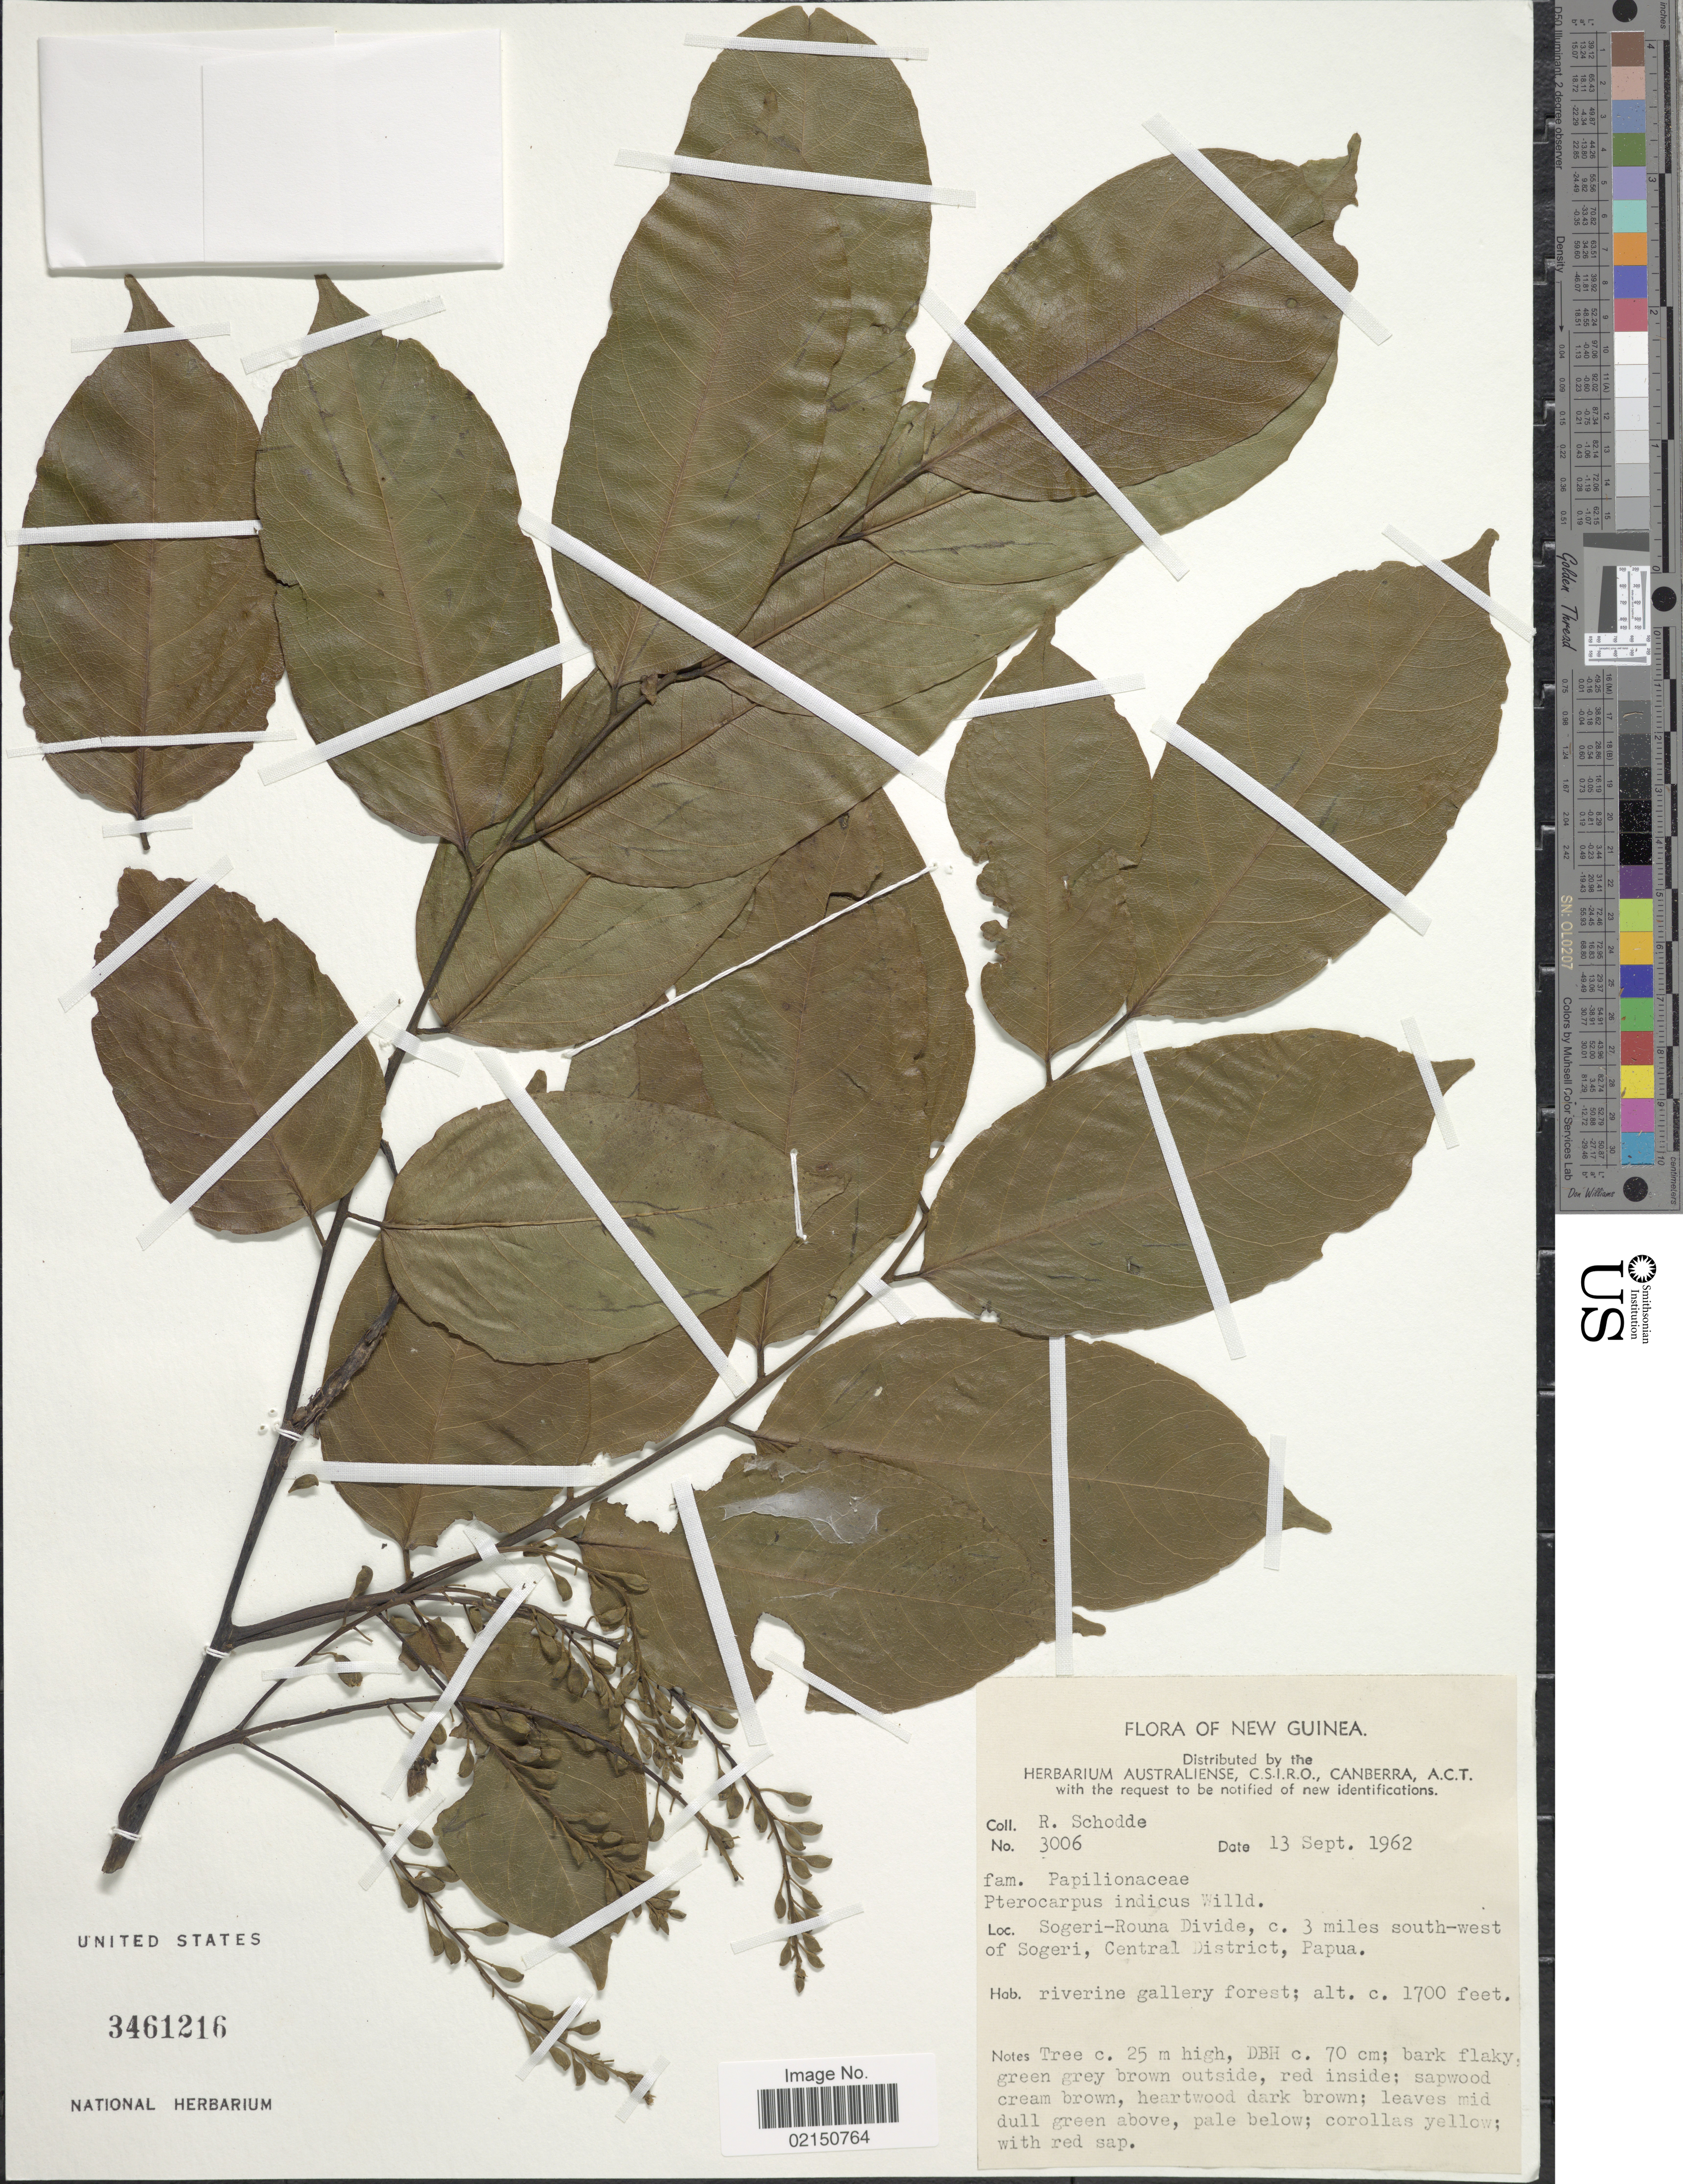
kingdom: Plantae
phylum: Tracheophyta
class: Magnoliopsida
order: Fabales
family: Fabaceae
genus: Pterocarpus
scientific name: Pterocarpus indicus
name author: Willd.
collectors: R. Schodde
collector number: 3006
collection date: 1962-09-13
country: Papua New Guinea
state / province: Central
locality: New Guinea. Sogeri-Rouna Divide, c. 3 miles south-west of Sogeri, Papua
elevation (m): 518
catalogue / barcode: US 3461216